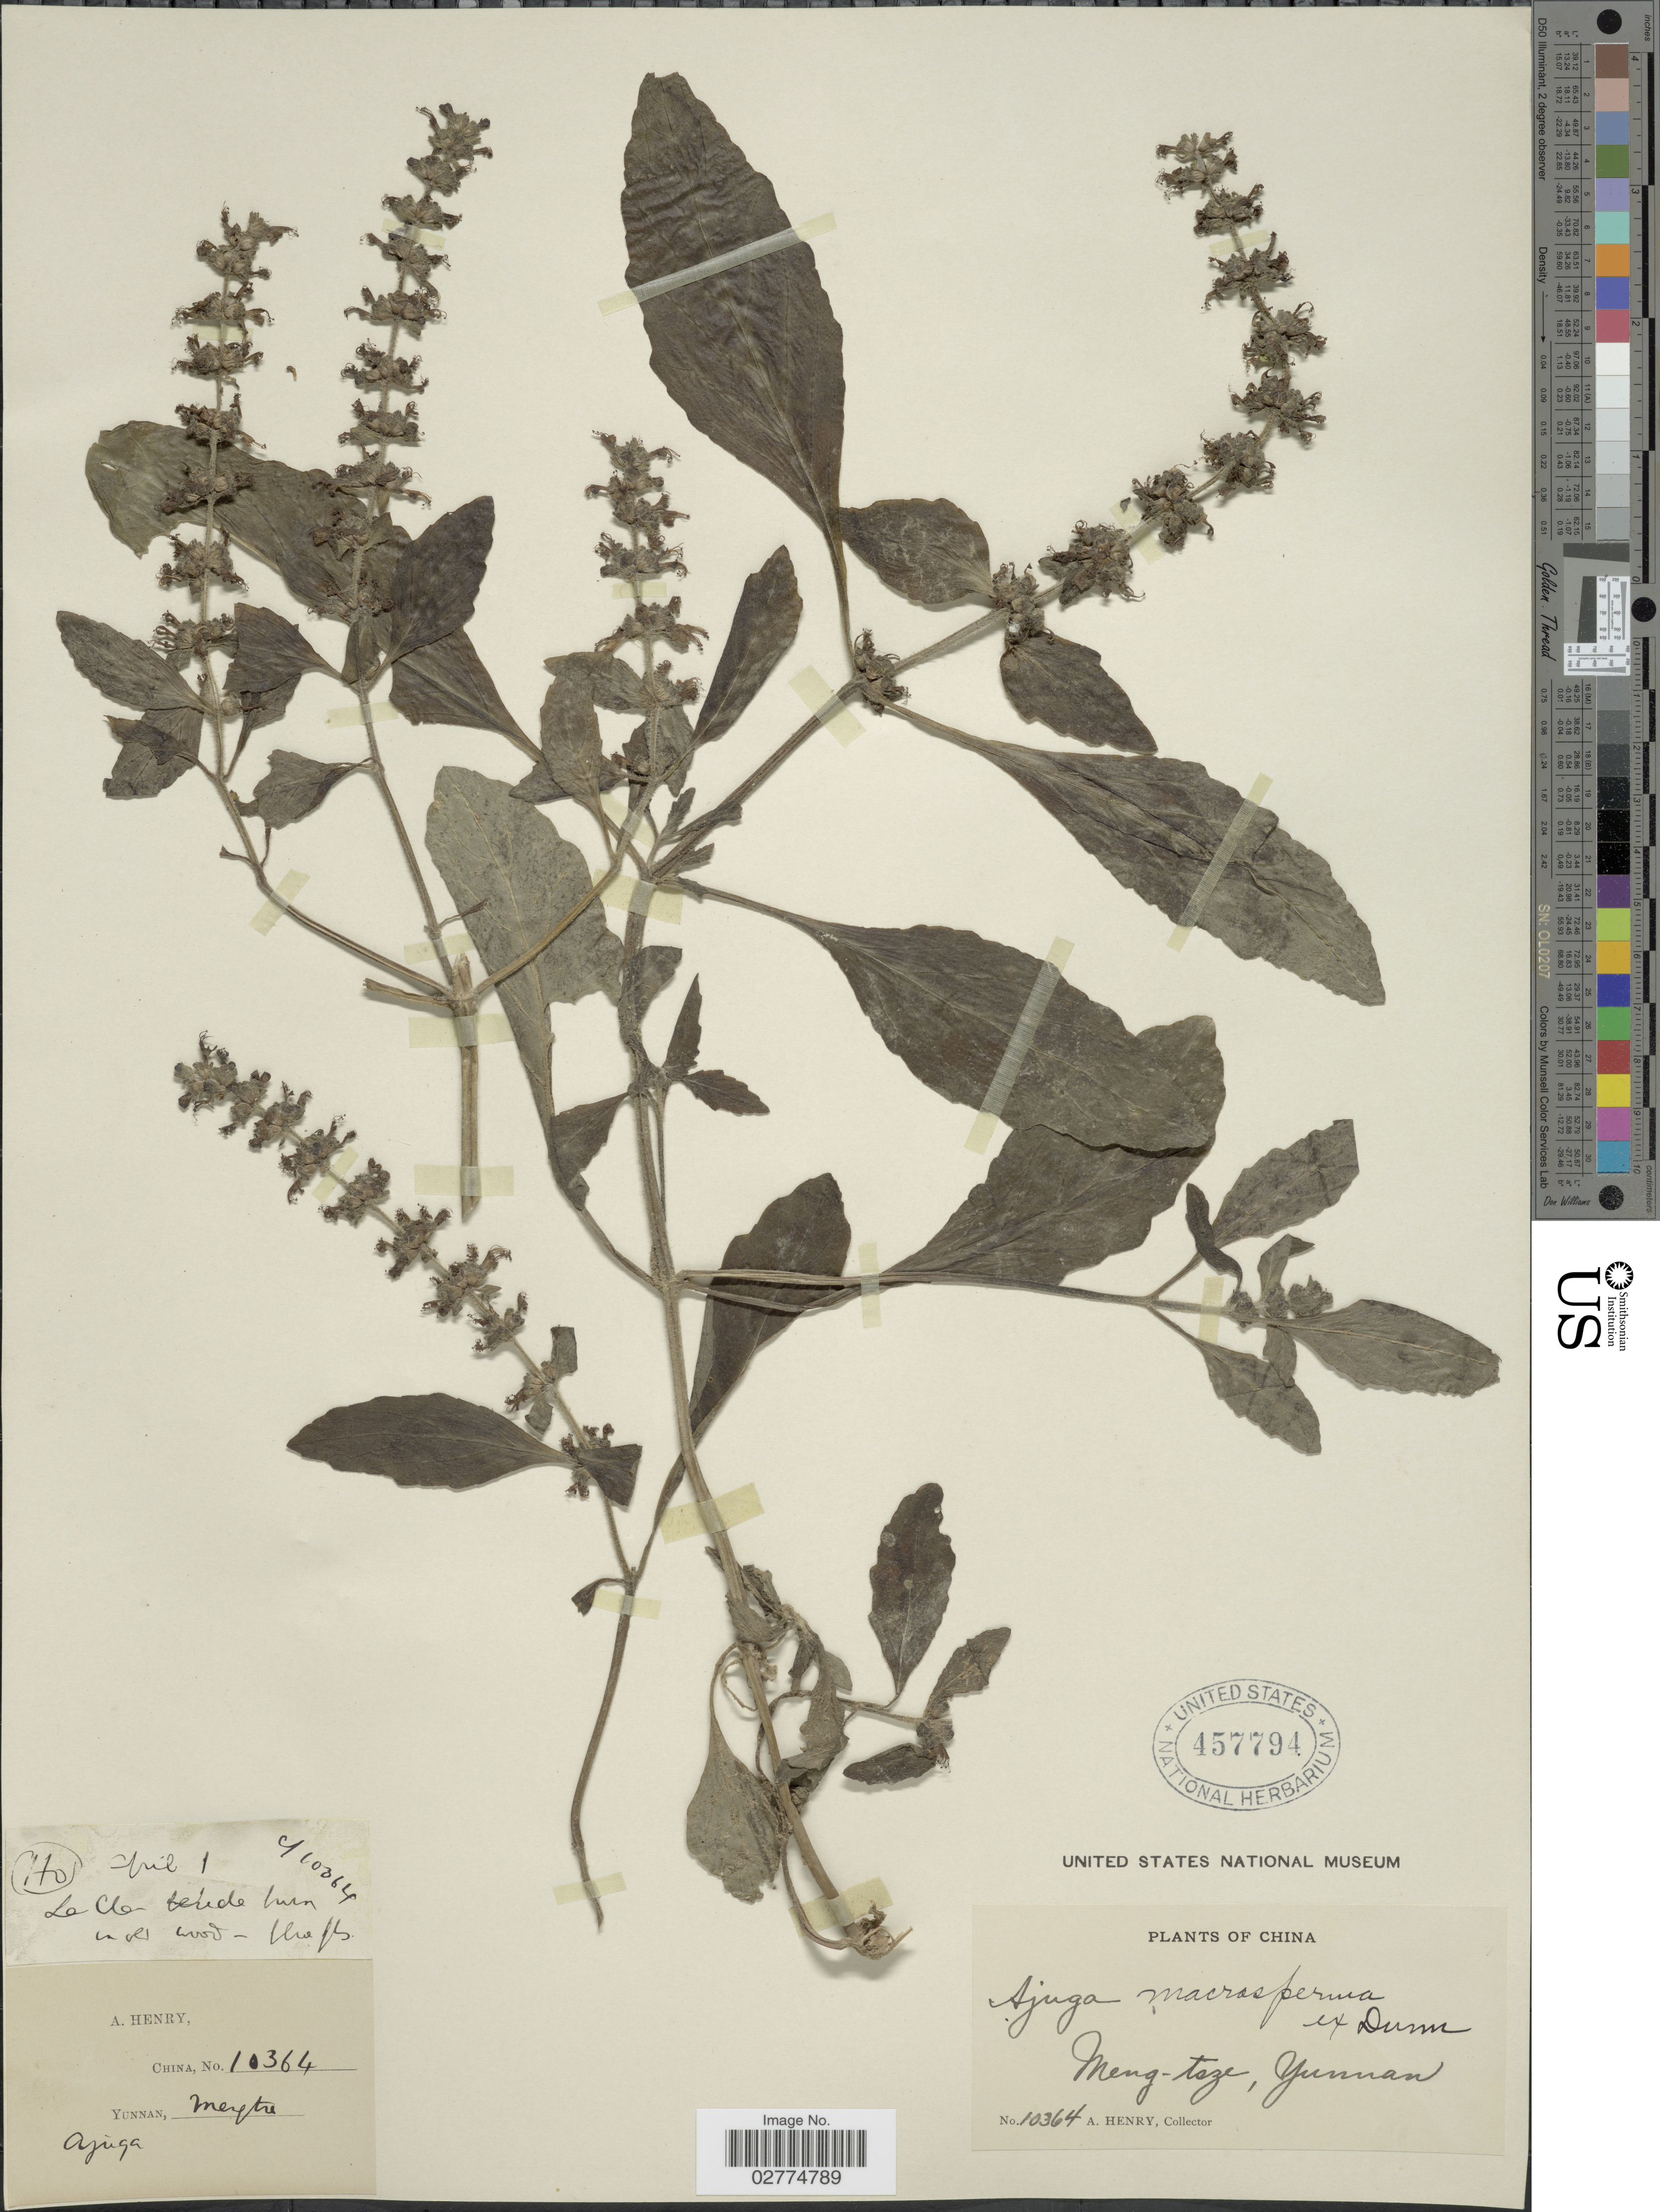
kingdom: Plantae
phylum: Tracheophyta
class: Magnoliopsida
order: Lamiales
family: Lamiaceae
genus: Ajuga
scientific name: Ajuga macrosperma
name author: Wall.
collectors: A. Henry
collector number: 10364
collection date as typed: Transcribed d/m/y: /4/1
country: China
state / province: Yunnan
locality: Mengtze. La Cle beside farm in old wood. Ho.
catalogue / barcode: US 457794